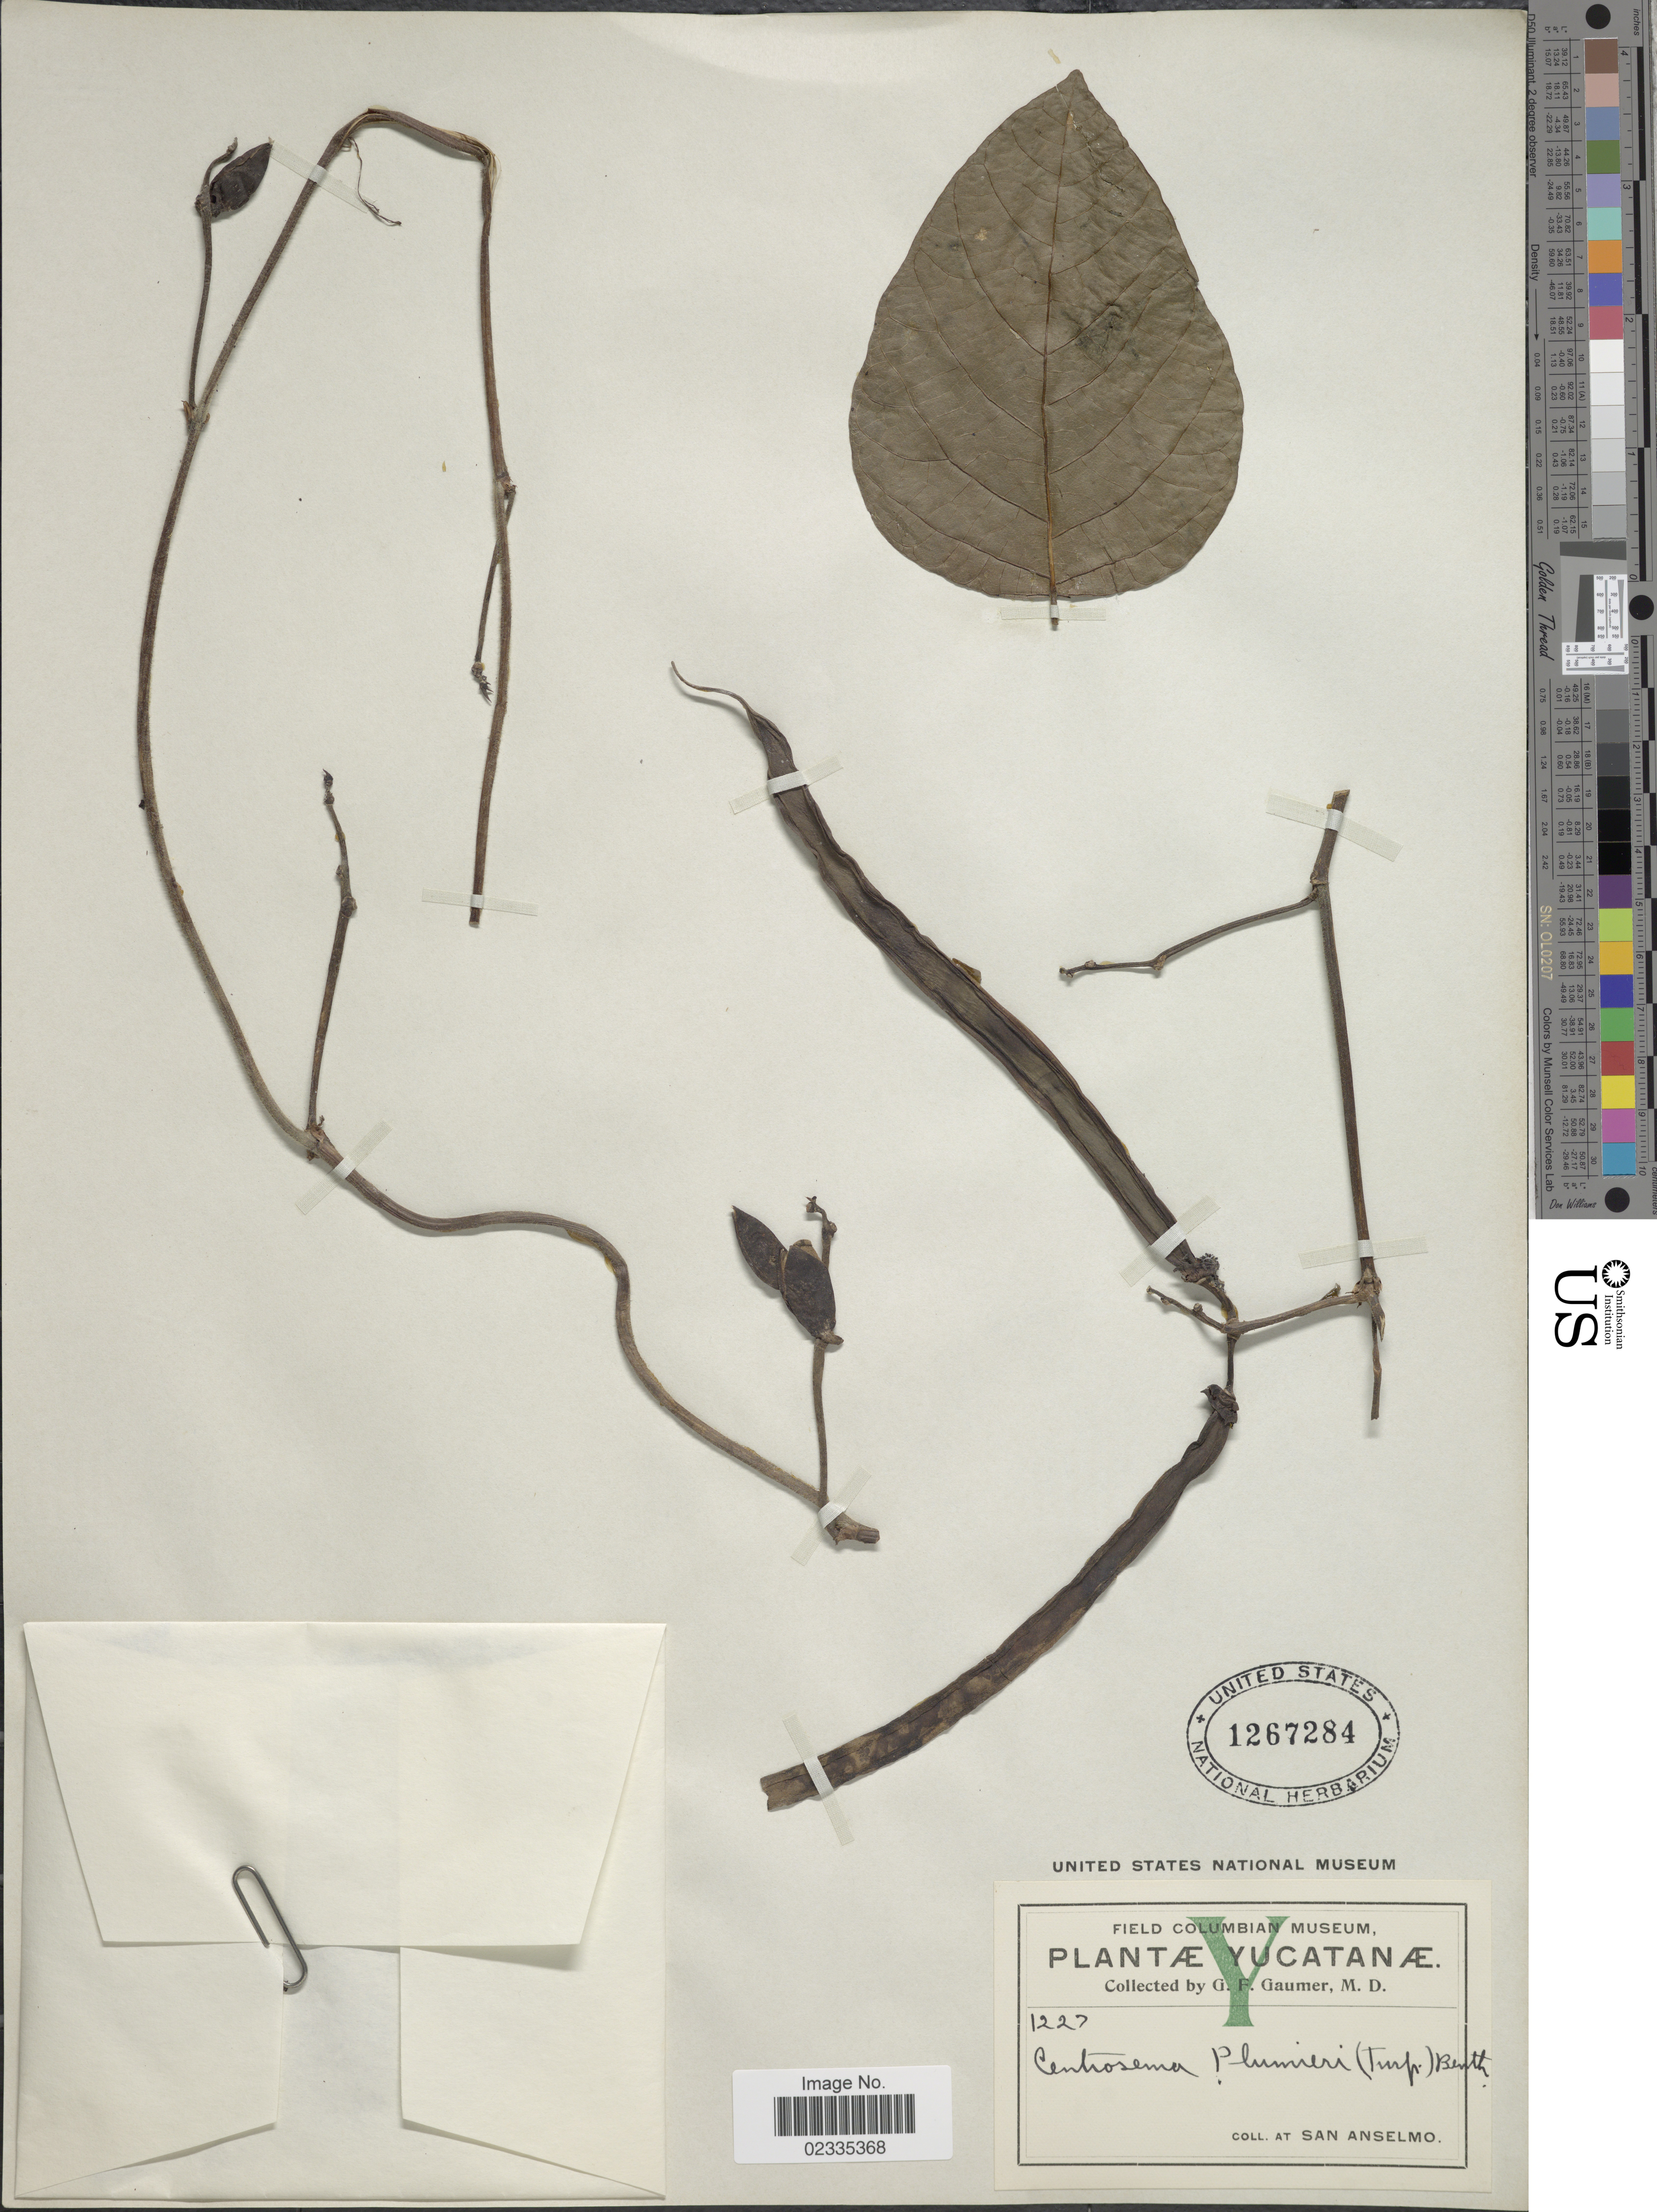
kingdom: Plantae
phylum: Tracheophyta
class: Magnoliopsida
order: Fabales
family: Fabaceae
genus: Centrosema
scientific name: Centrosema plumieri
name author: (Turpin ex Pers.) Benth.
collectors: G. F. Gaumer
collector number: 1227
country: Mexico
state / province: Yucatán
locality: San Anselmo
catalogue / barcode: US 1267284